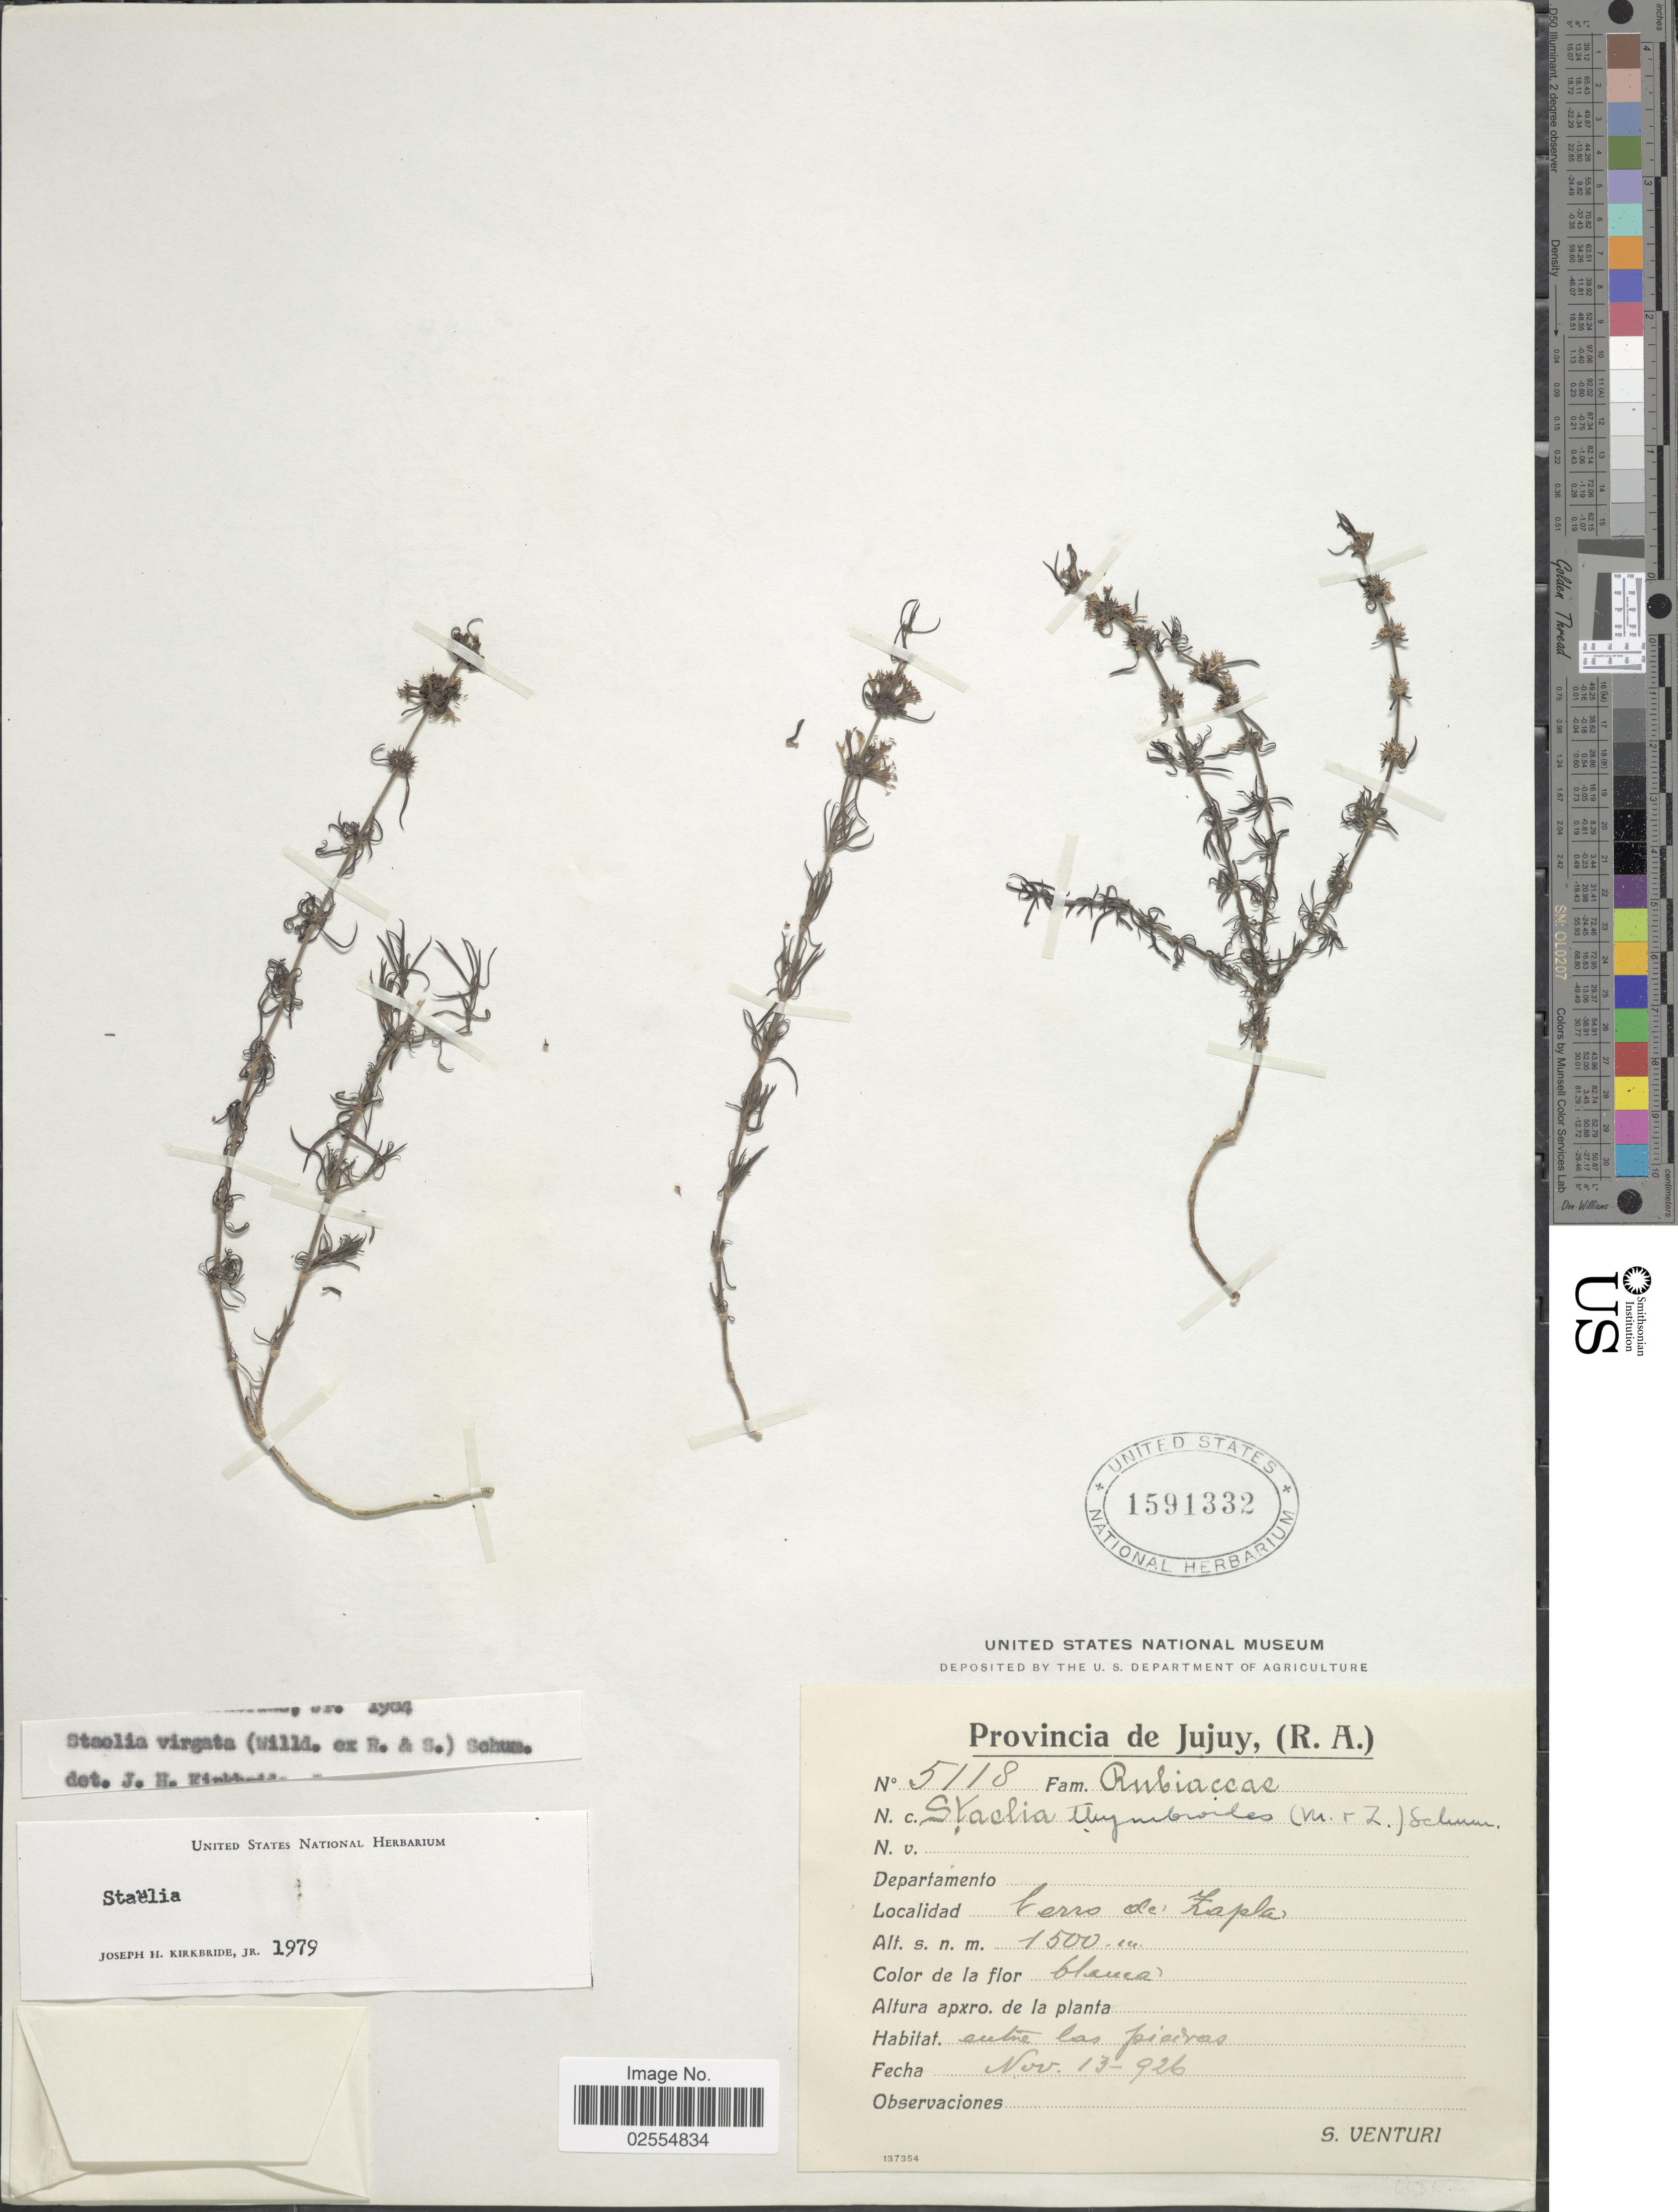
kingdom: Plantae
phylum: Tracheophyta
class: Magnoliopsida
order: Gentianales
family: Rubiaceae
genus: Staelia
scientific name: Staelia virgata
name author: (Link ex Roem. & Schult.) K. Schum.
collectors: S. Venturi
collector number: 5118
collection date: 1926-11-13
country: Argentina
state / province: Jujuy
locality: Cerro de Zapla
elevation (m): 1500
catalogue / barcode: US 1591332